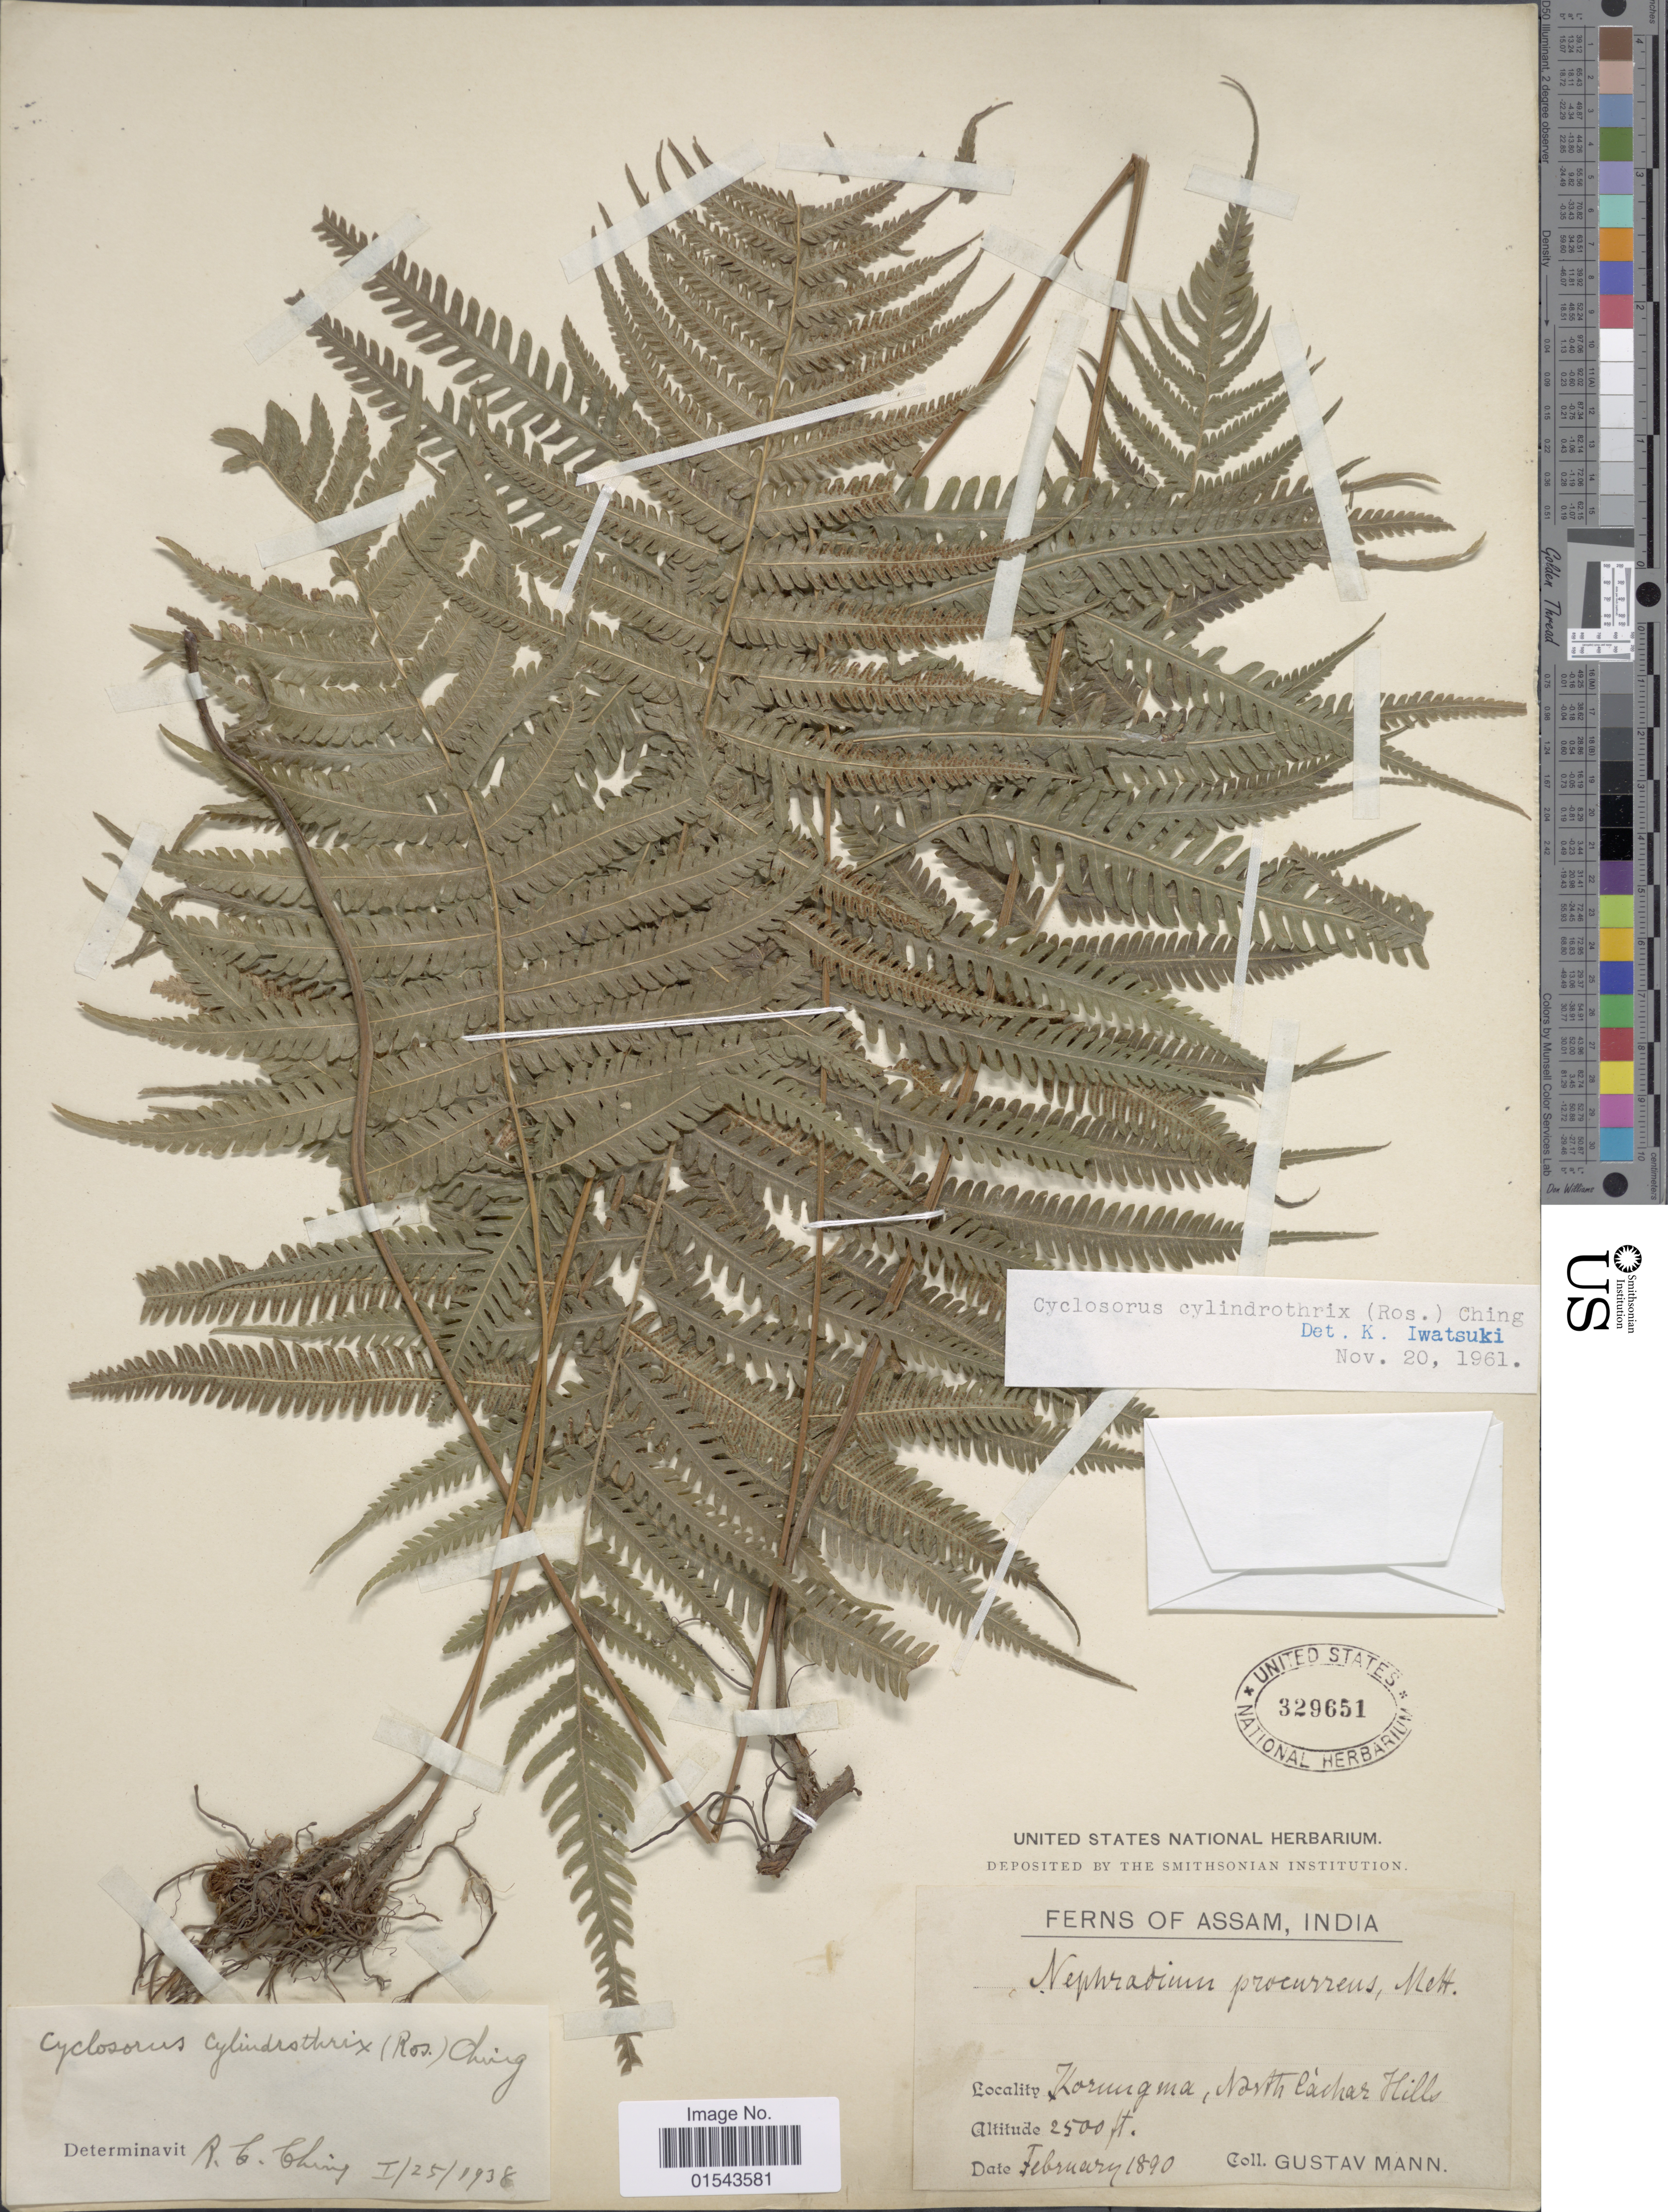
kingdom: Plantae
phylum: Tracheophyta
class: Polypodiopsida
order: Polypodiales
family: Thelypteridaceae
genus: Christella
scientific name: Christella clarkei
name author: (Bedd.) Holttum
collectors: G. Mann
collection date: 1890-02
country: India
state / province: Assam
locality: Korungma, North Cachar Hills.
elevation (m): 762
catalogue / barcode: US 329651